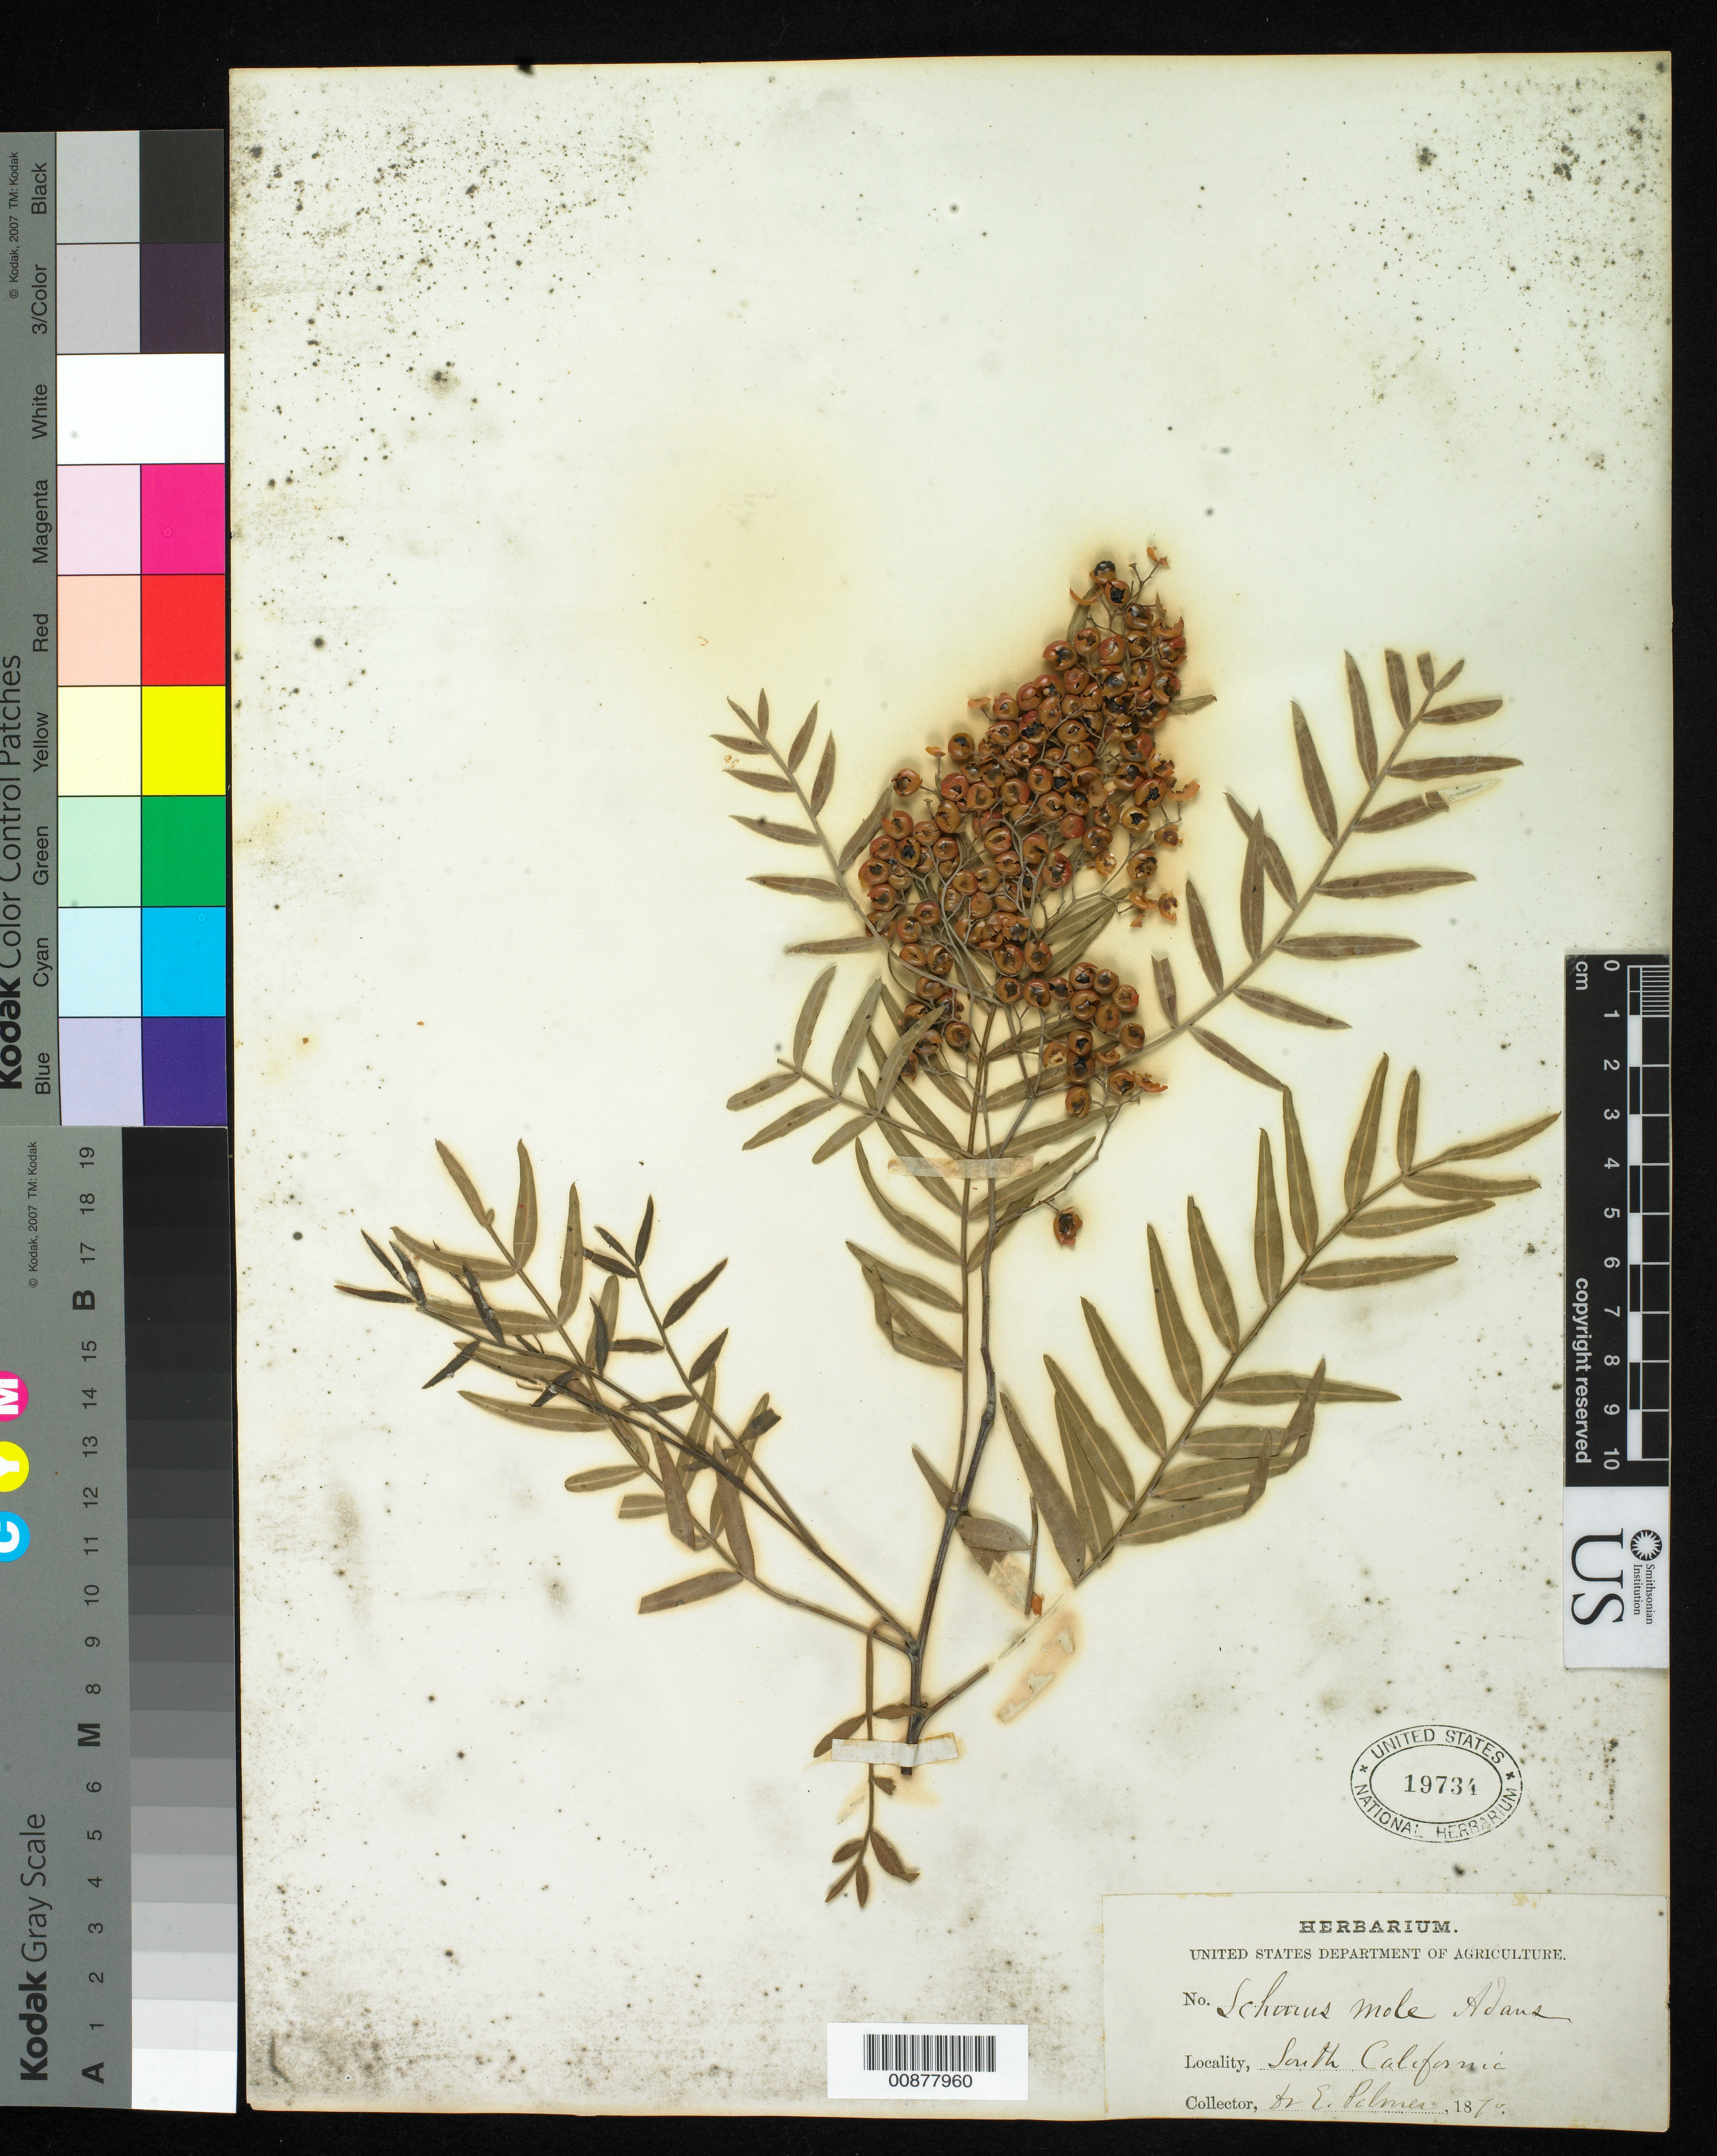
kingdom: Plantae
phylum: Tracheophyta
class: Magnoliopsida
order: Sapindales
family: Anacardiaceae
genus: Schinus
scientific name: Schinus areira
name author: L.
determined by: Mitchell, John D.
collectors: E. Palmer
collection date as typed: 1870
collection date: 1870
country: United States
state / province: California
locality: South California.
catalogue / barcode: US 19734